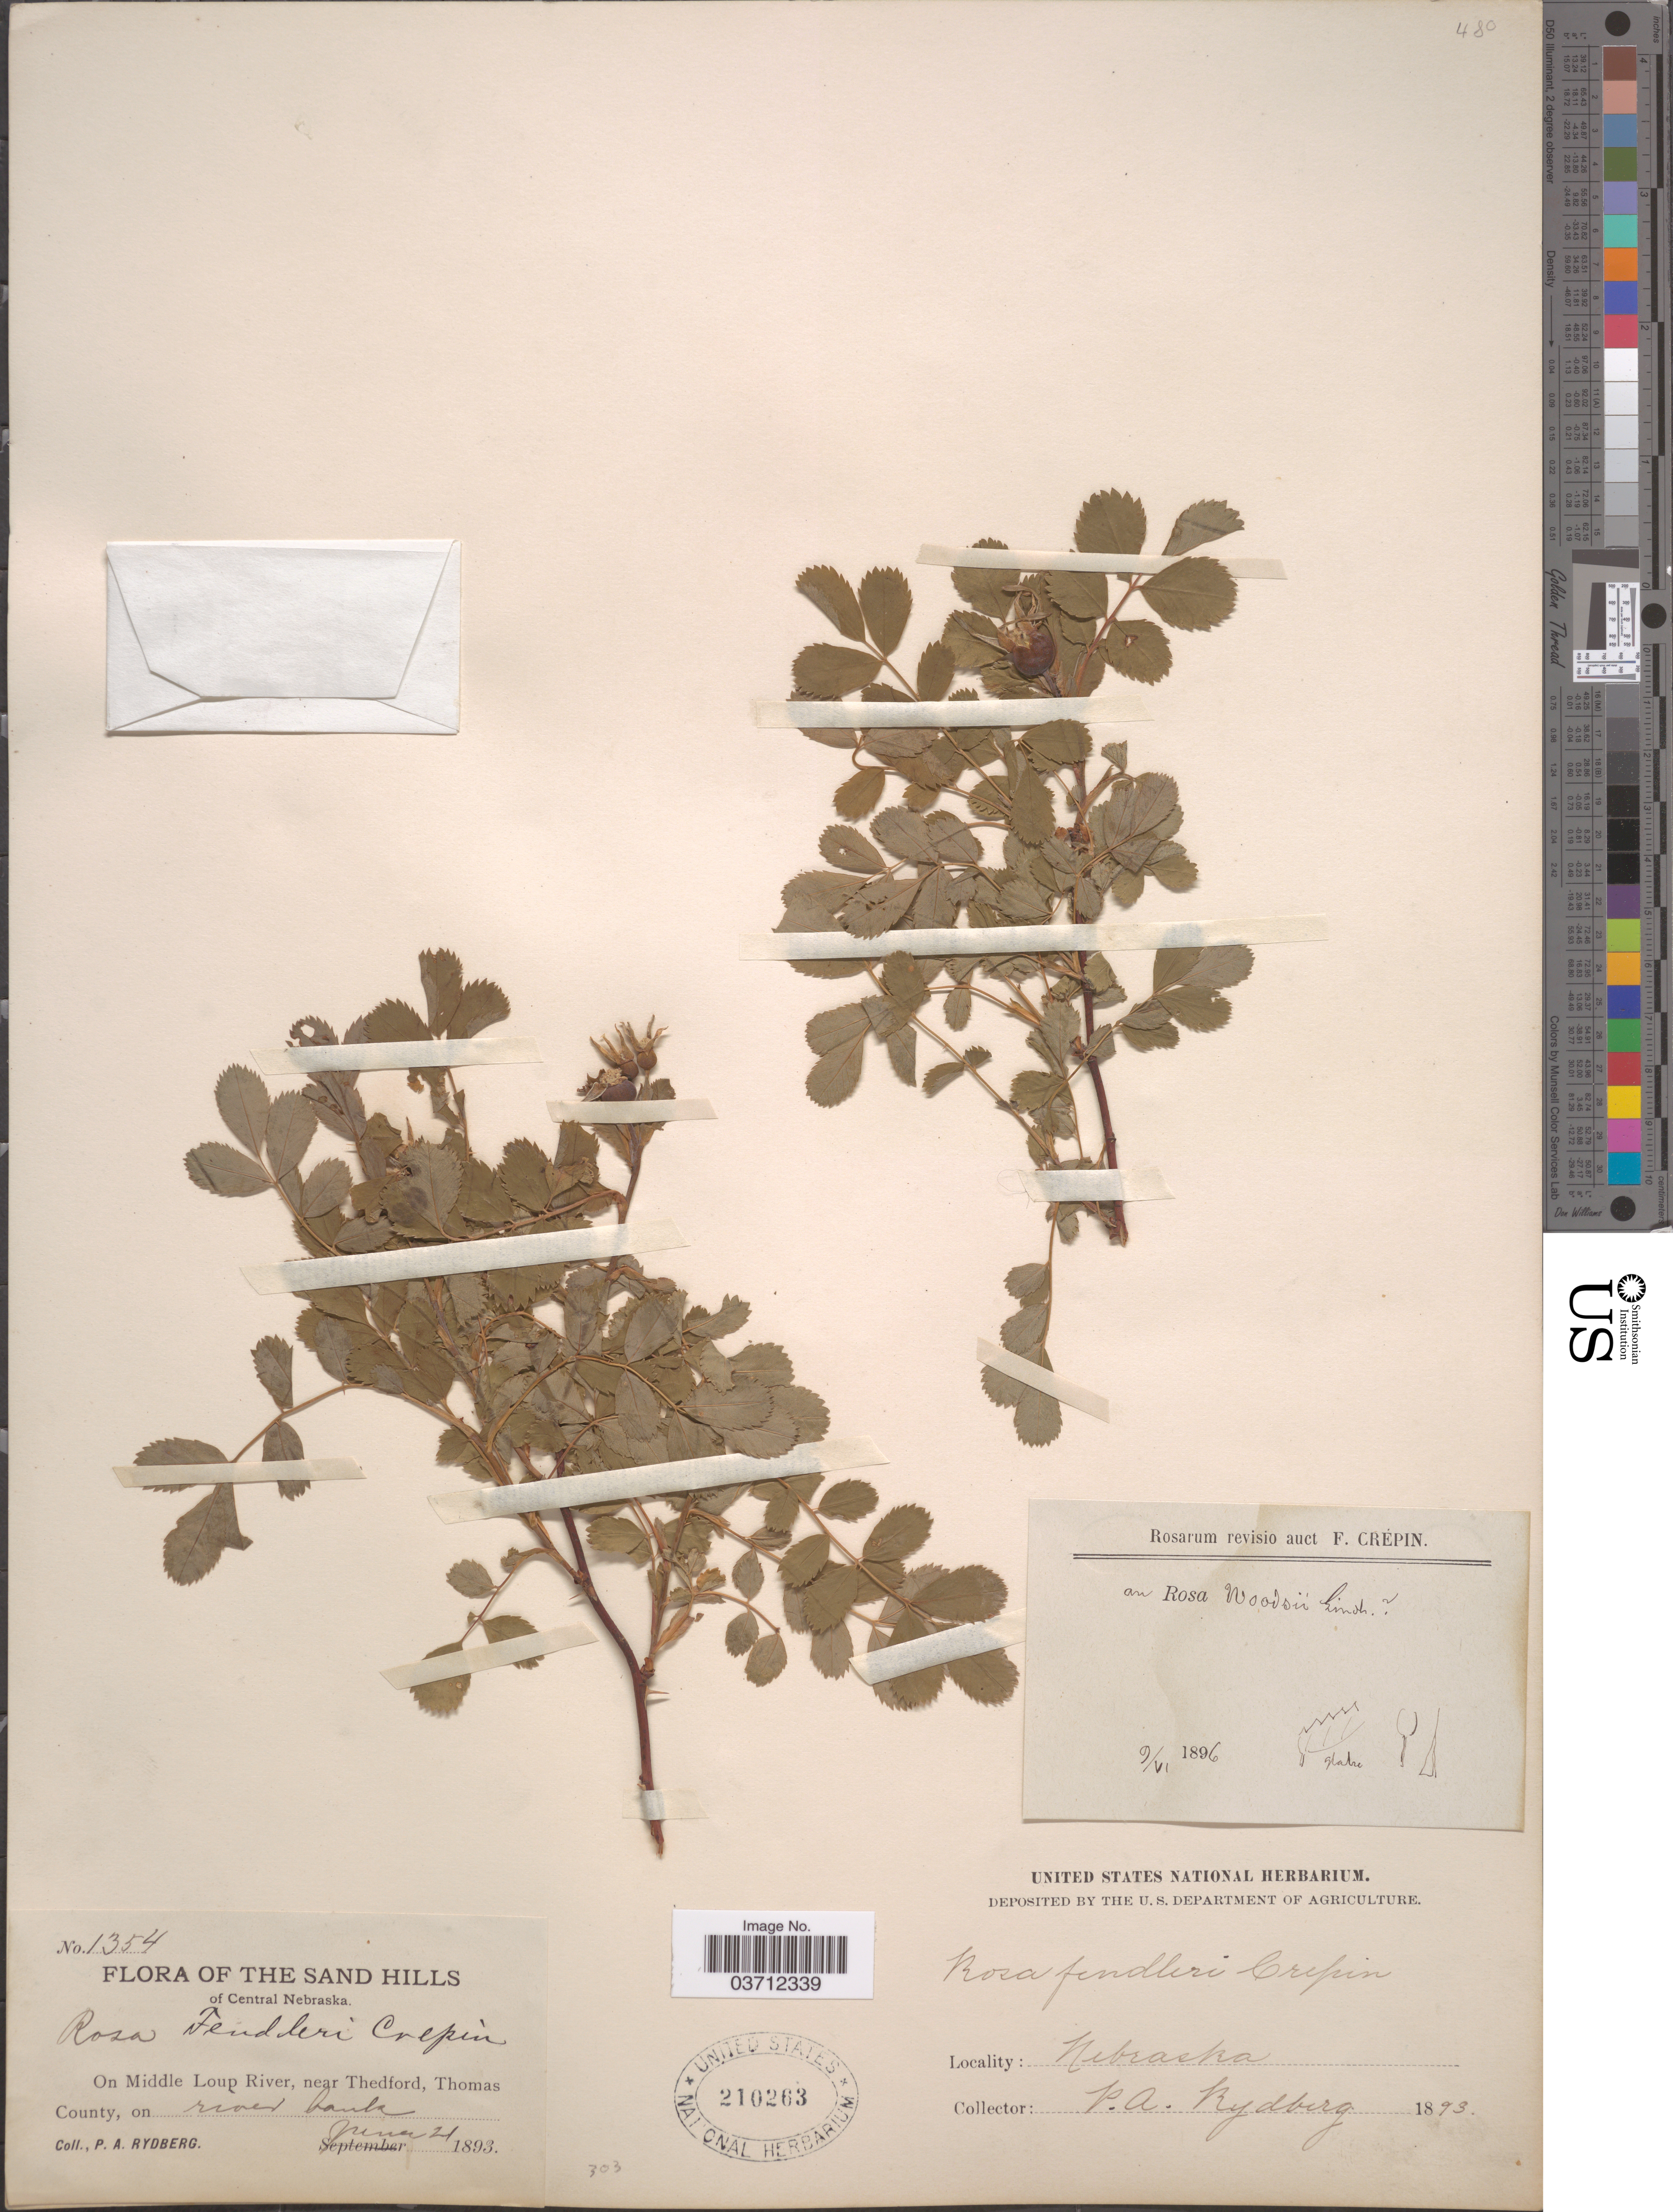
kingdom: Plantae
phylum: Tracheophyta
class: Magnoliopsida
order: Rosales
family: Rosaceae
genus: Rosa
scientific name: Rosa woodsii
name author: Lindl.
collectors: P. A. Rydberg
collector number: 1354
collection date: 1893-06-21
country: United States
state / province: Nebraska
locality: Sand Hills of Central Nebraska. On Middle Loup River, near Thedford, Thomas County, on river bank.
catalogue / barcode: US 210263